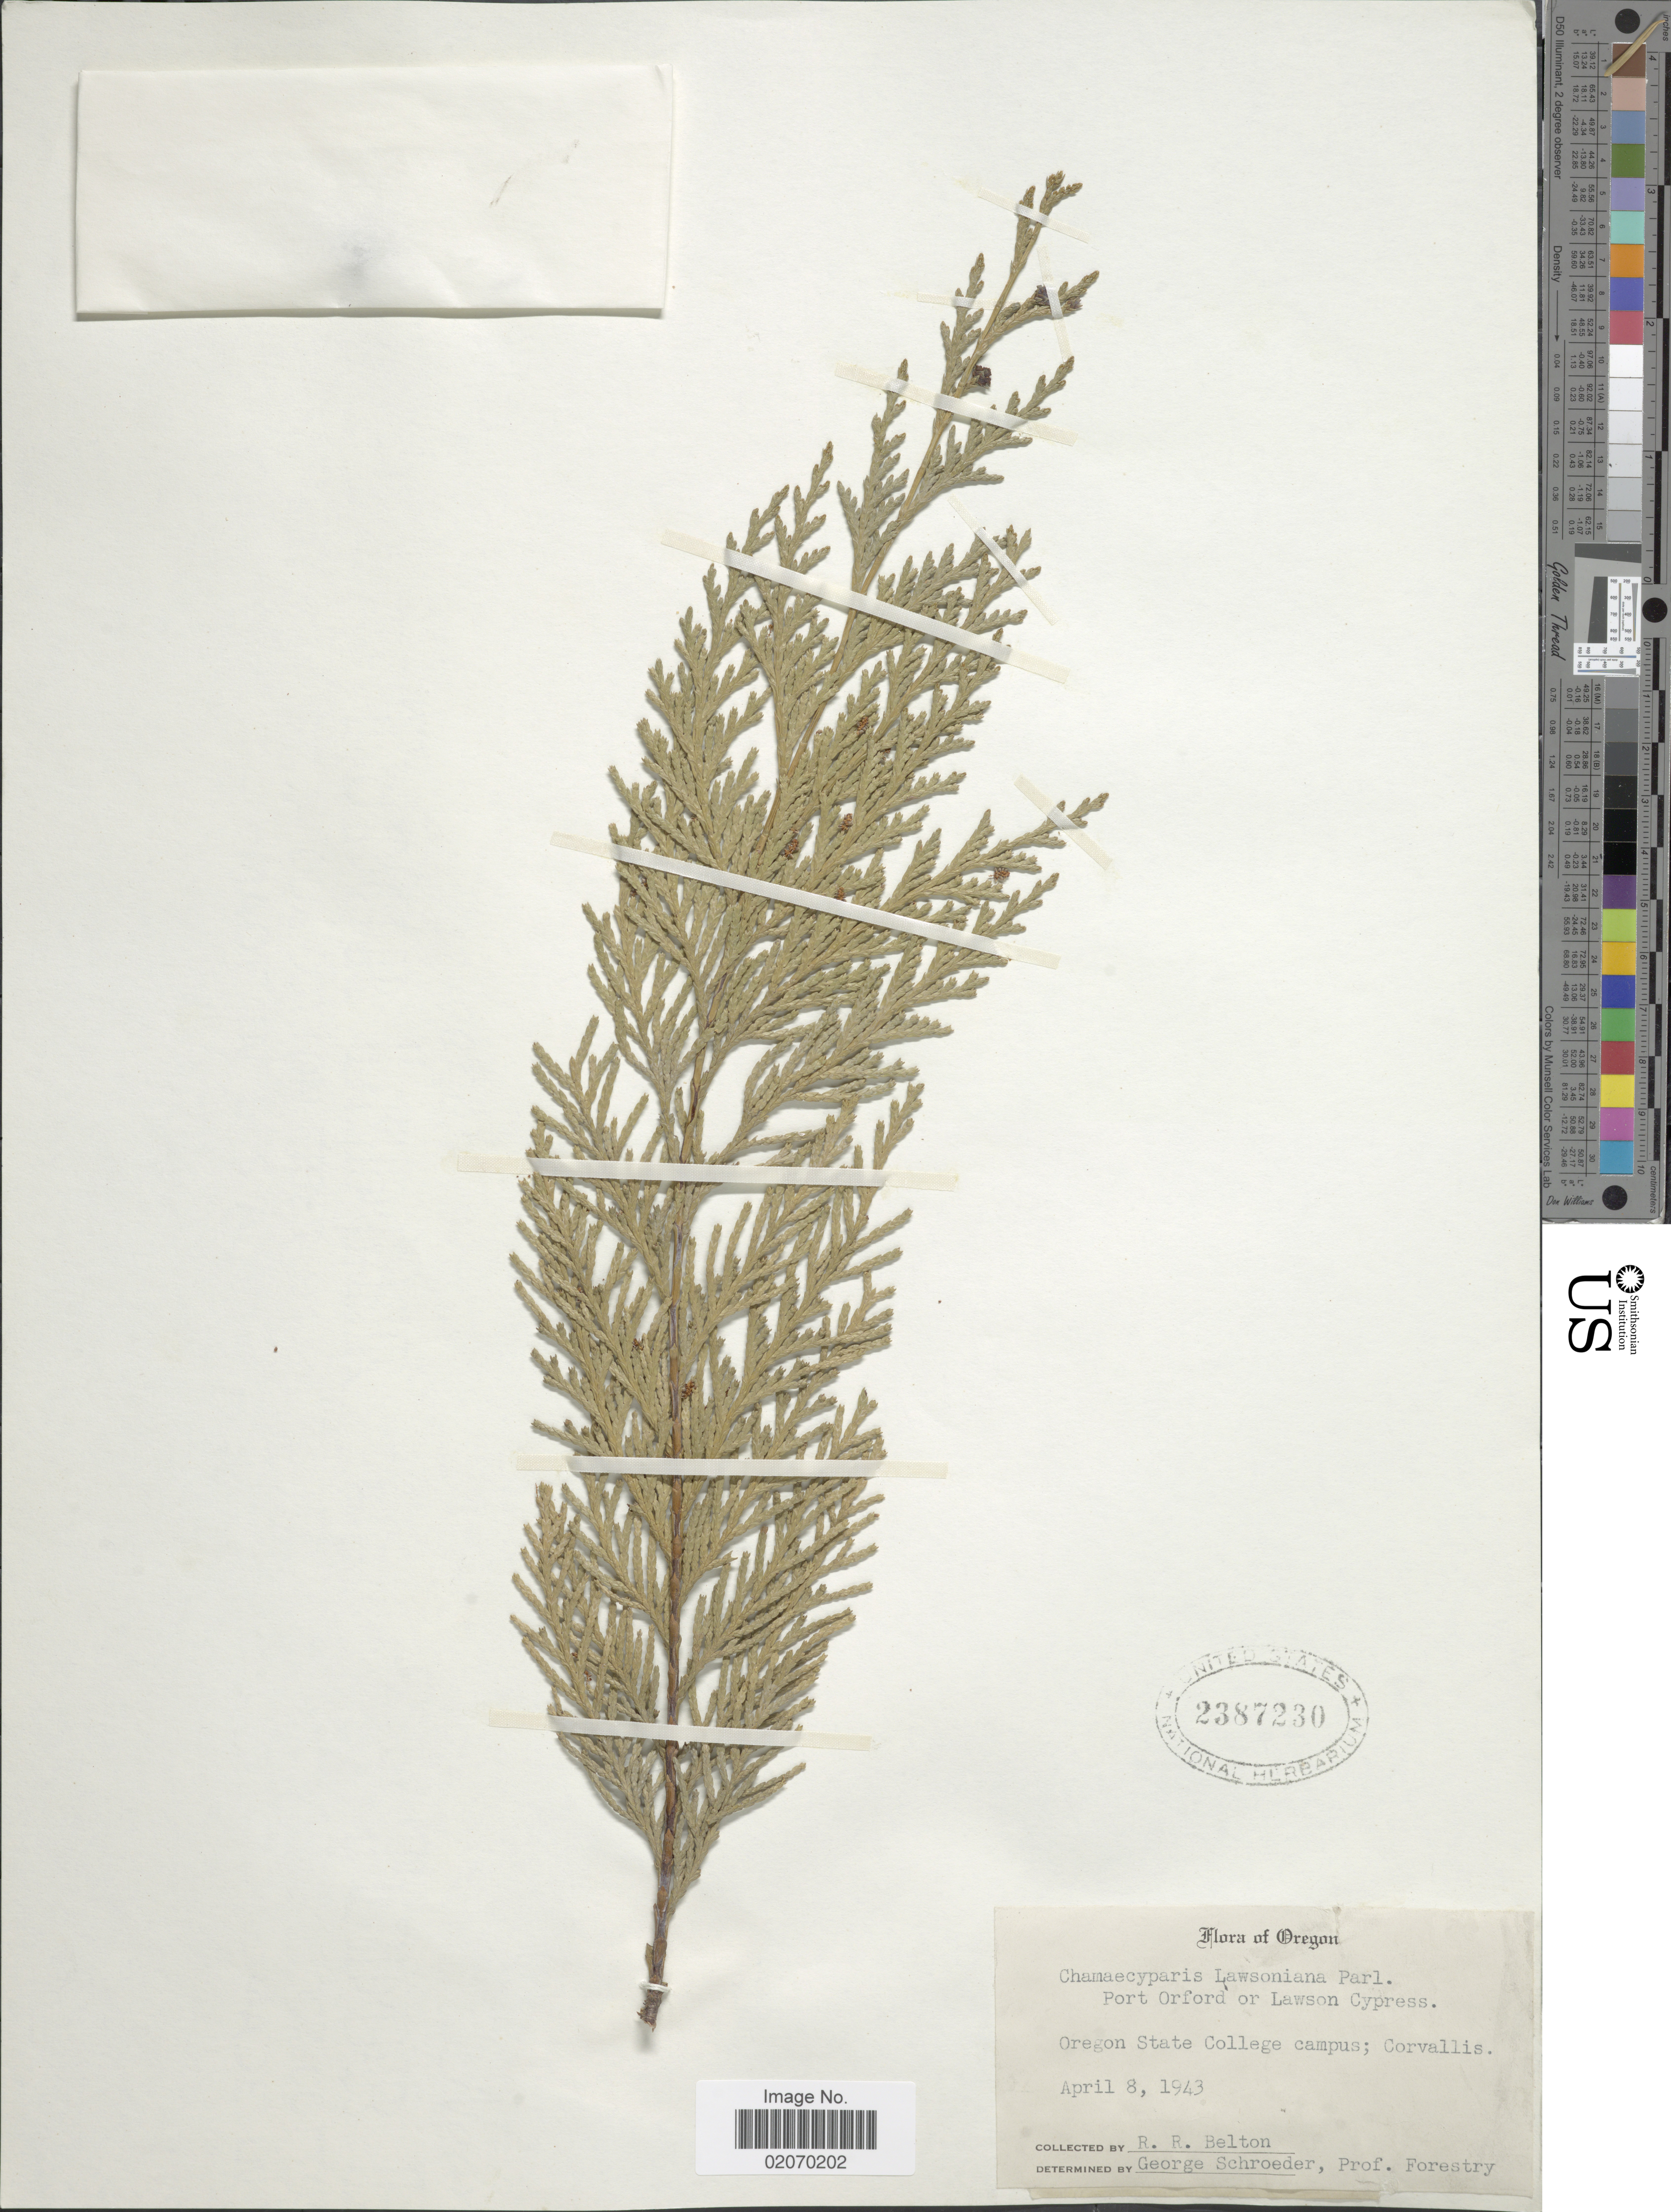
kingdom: Plantae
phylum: Tracheophyta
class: Pinopsida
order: Pinales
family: Cupressaceae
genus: Chamaecyparis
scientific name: Chamaecyparis lawsoniana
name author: (A. Murray bis) Parl.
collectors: R. Belton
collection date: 1943-04-08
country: United States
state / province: Oregon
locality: Oregon State College campus; Corvallis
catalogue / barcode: US 2387230